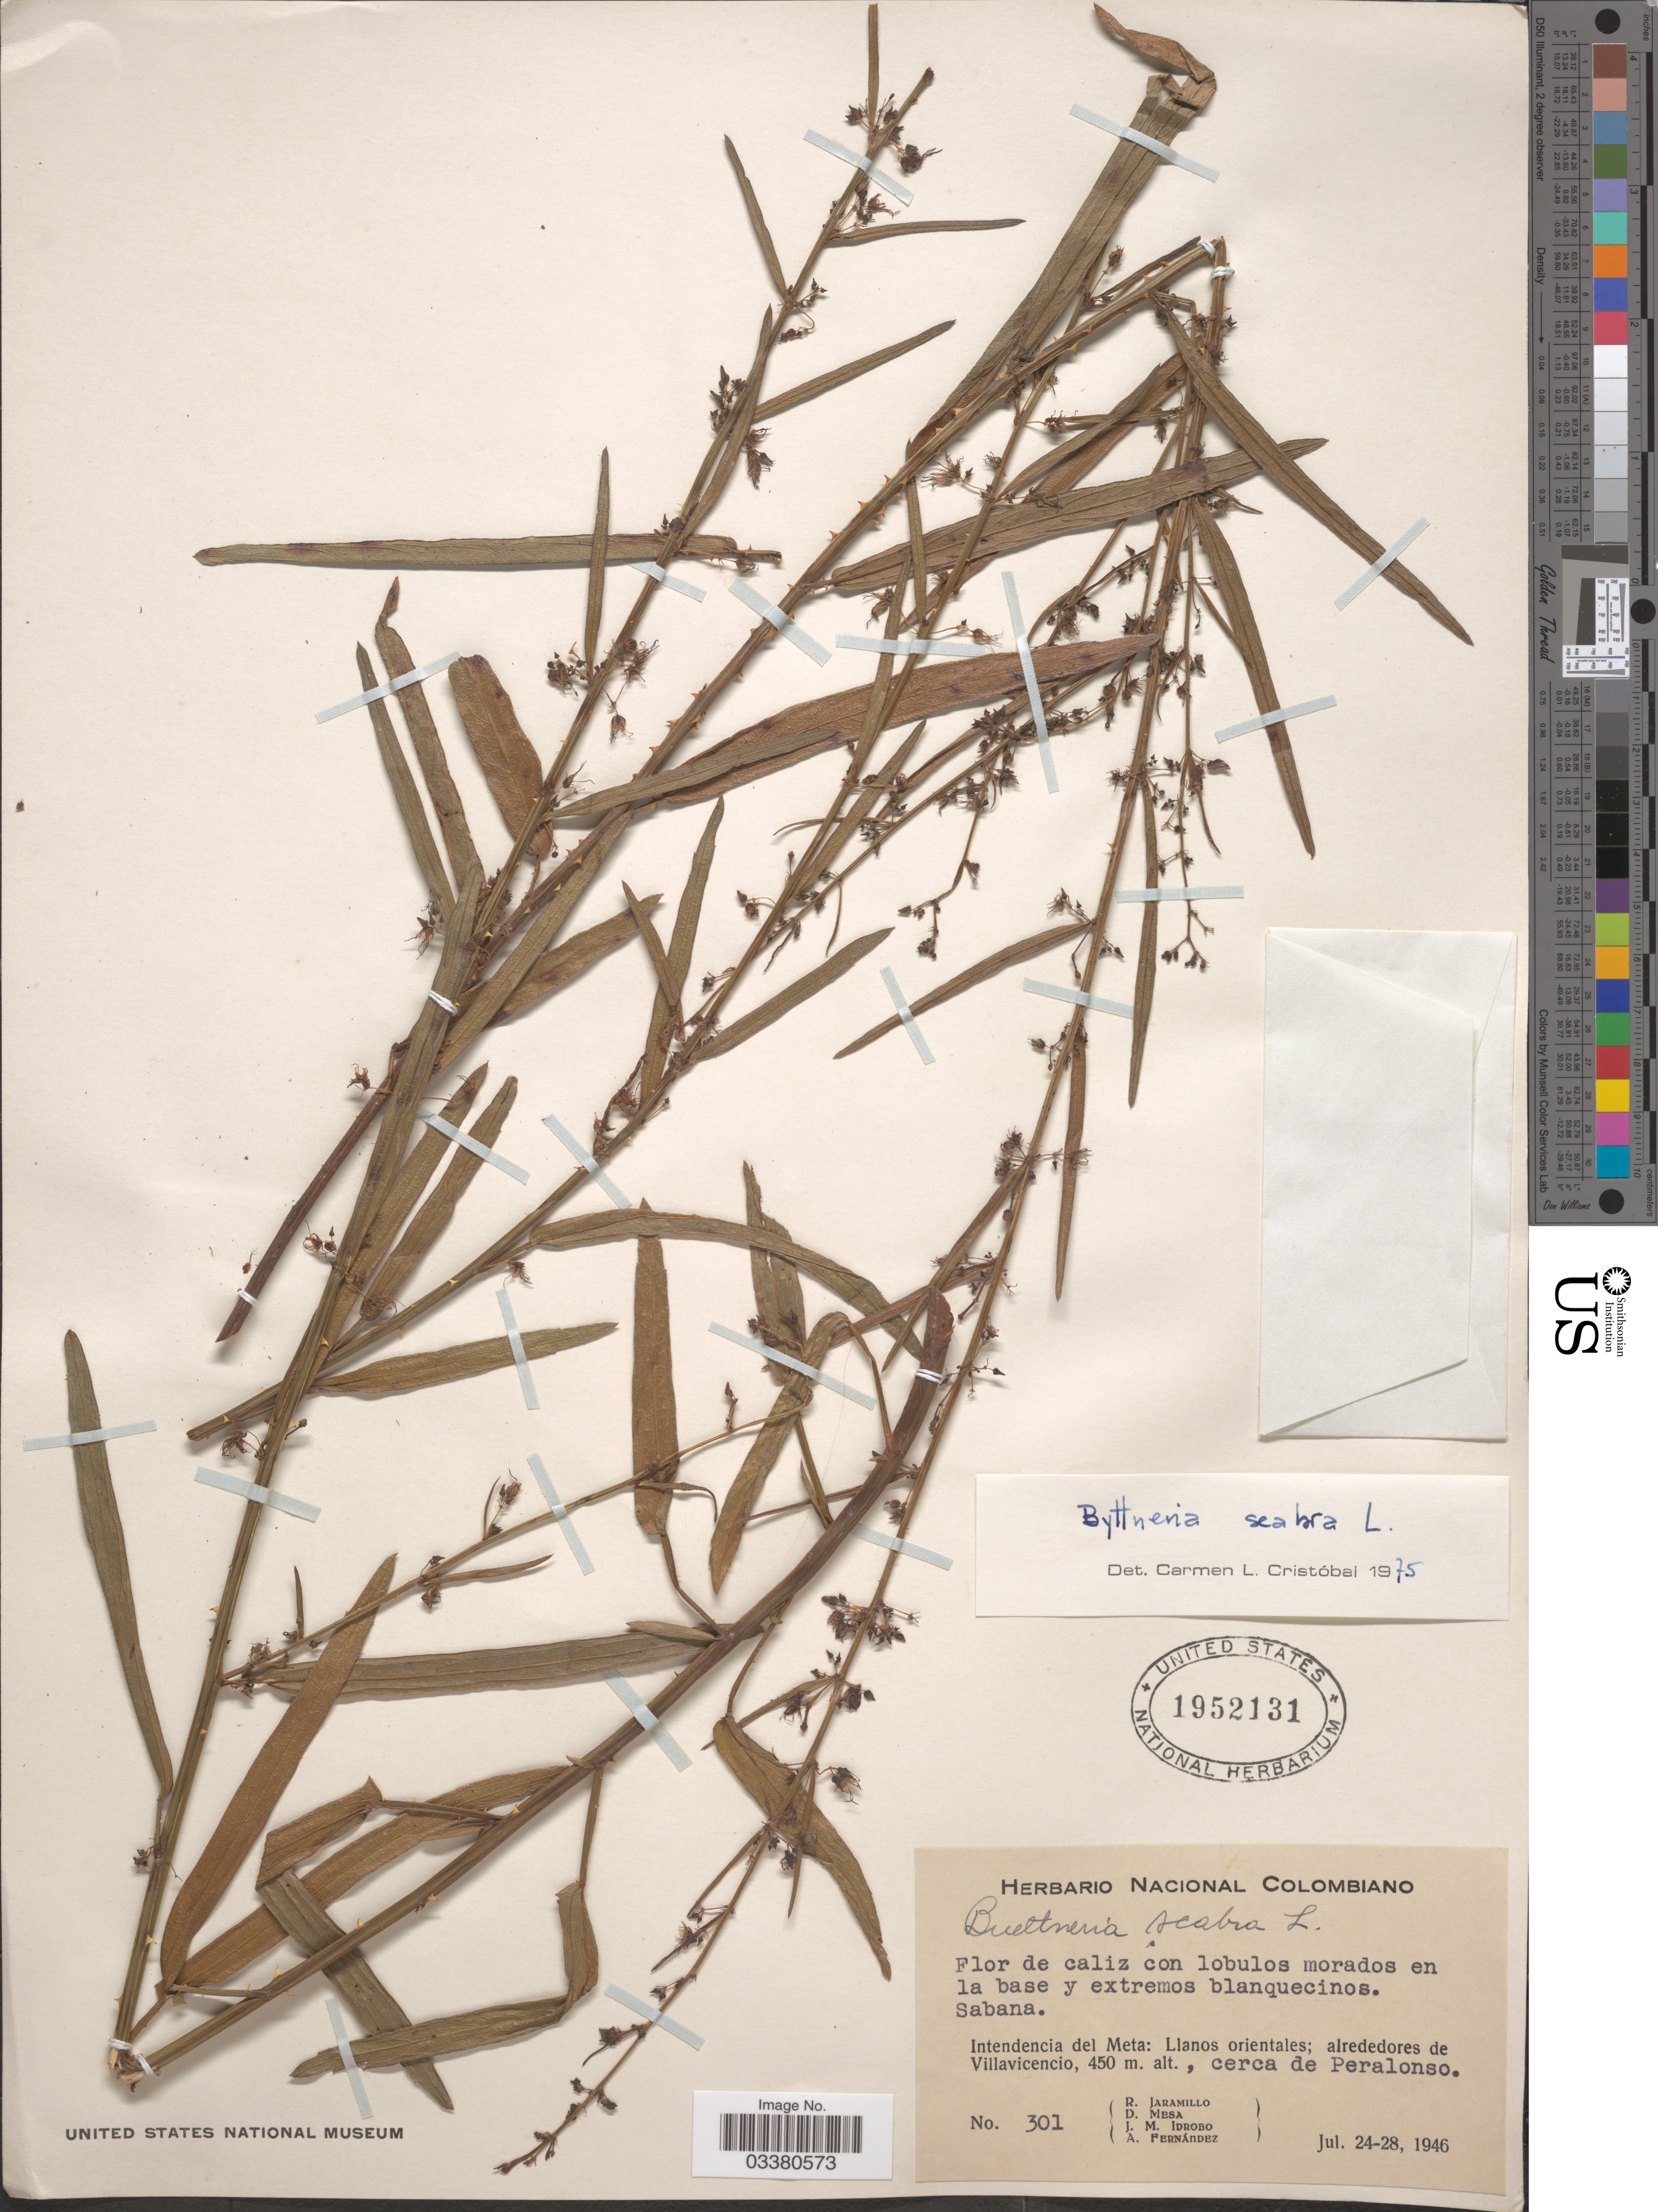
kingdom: Plantae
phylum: Tracheophyta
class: Magnoliopsida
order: Malvales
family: Malvaceae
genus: Byttneria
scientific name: Byttneria scabra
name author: L.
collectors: R. Jaramillo, D. Mesa & A. Fernández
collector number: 301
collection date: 1946-07-24/1946-07-28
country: Colombia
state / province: Meta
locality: Intendencia del Meta: Llanos orientalis; alrededores de Villavicencio, cerca de Peralonso.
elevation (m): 450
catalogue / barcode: US 1952131